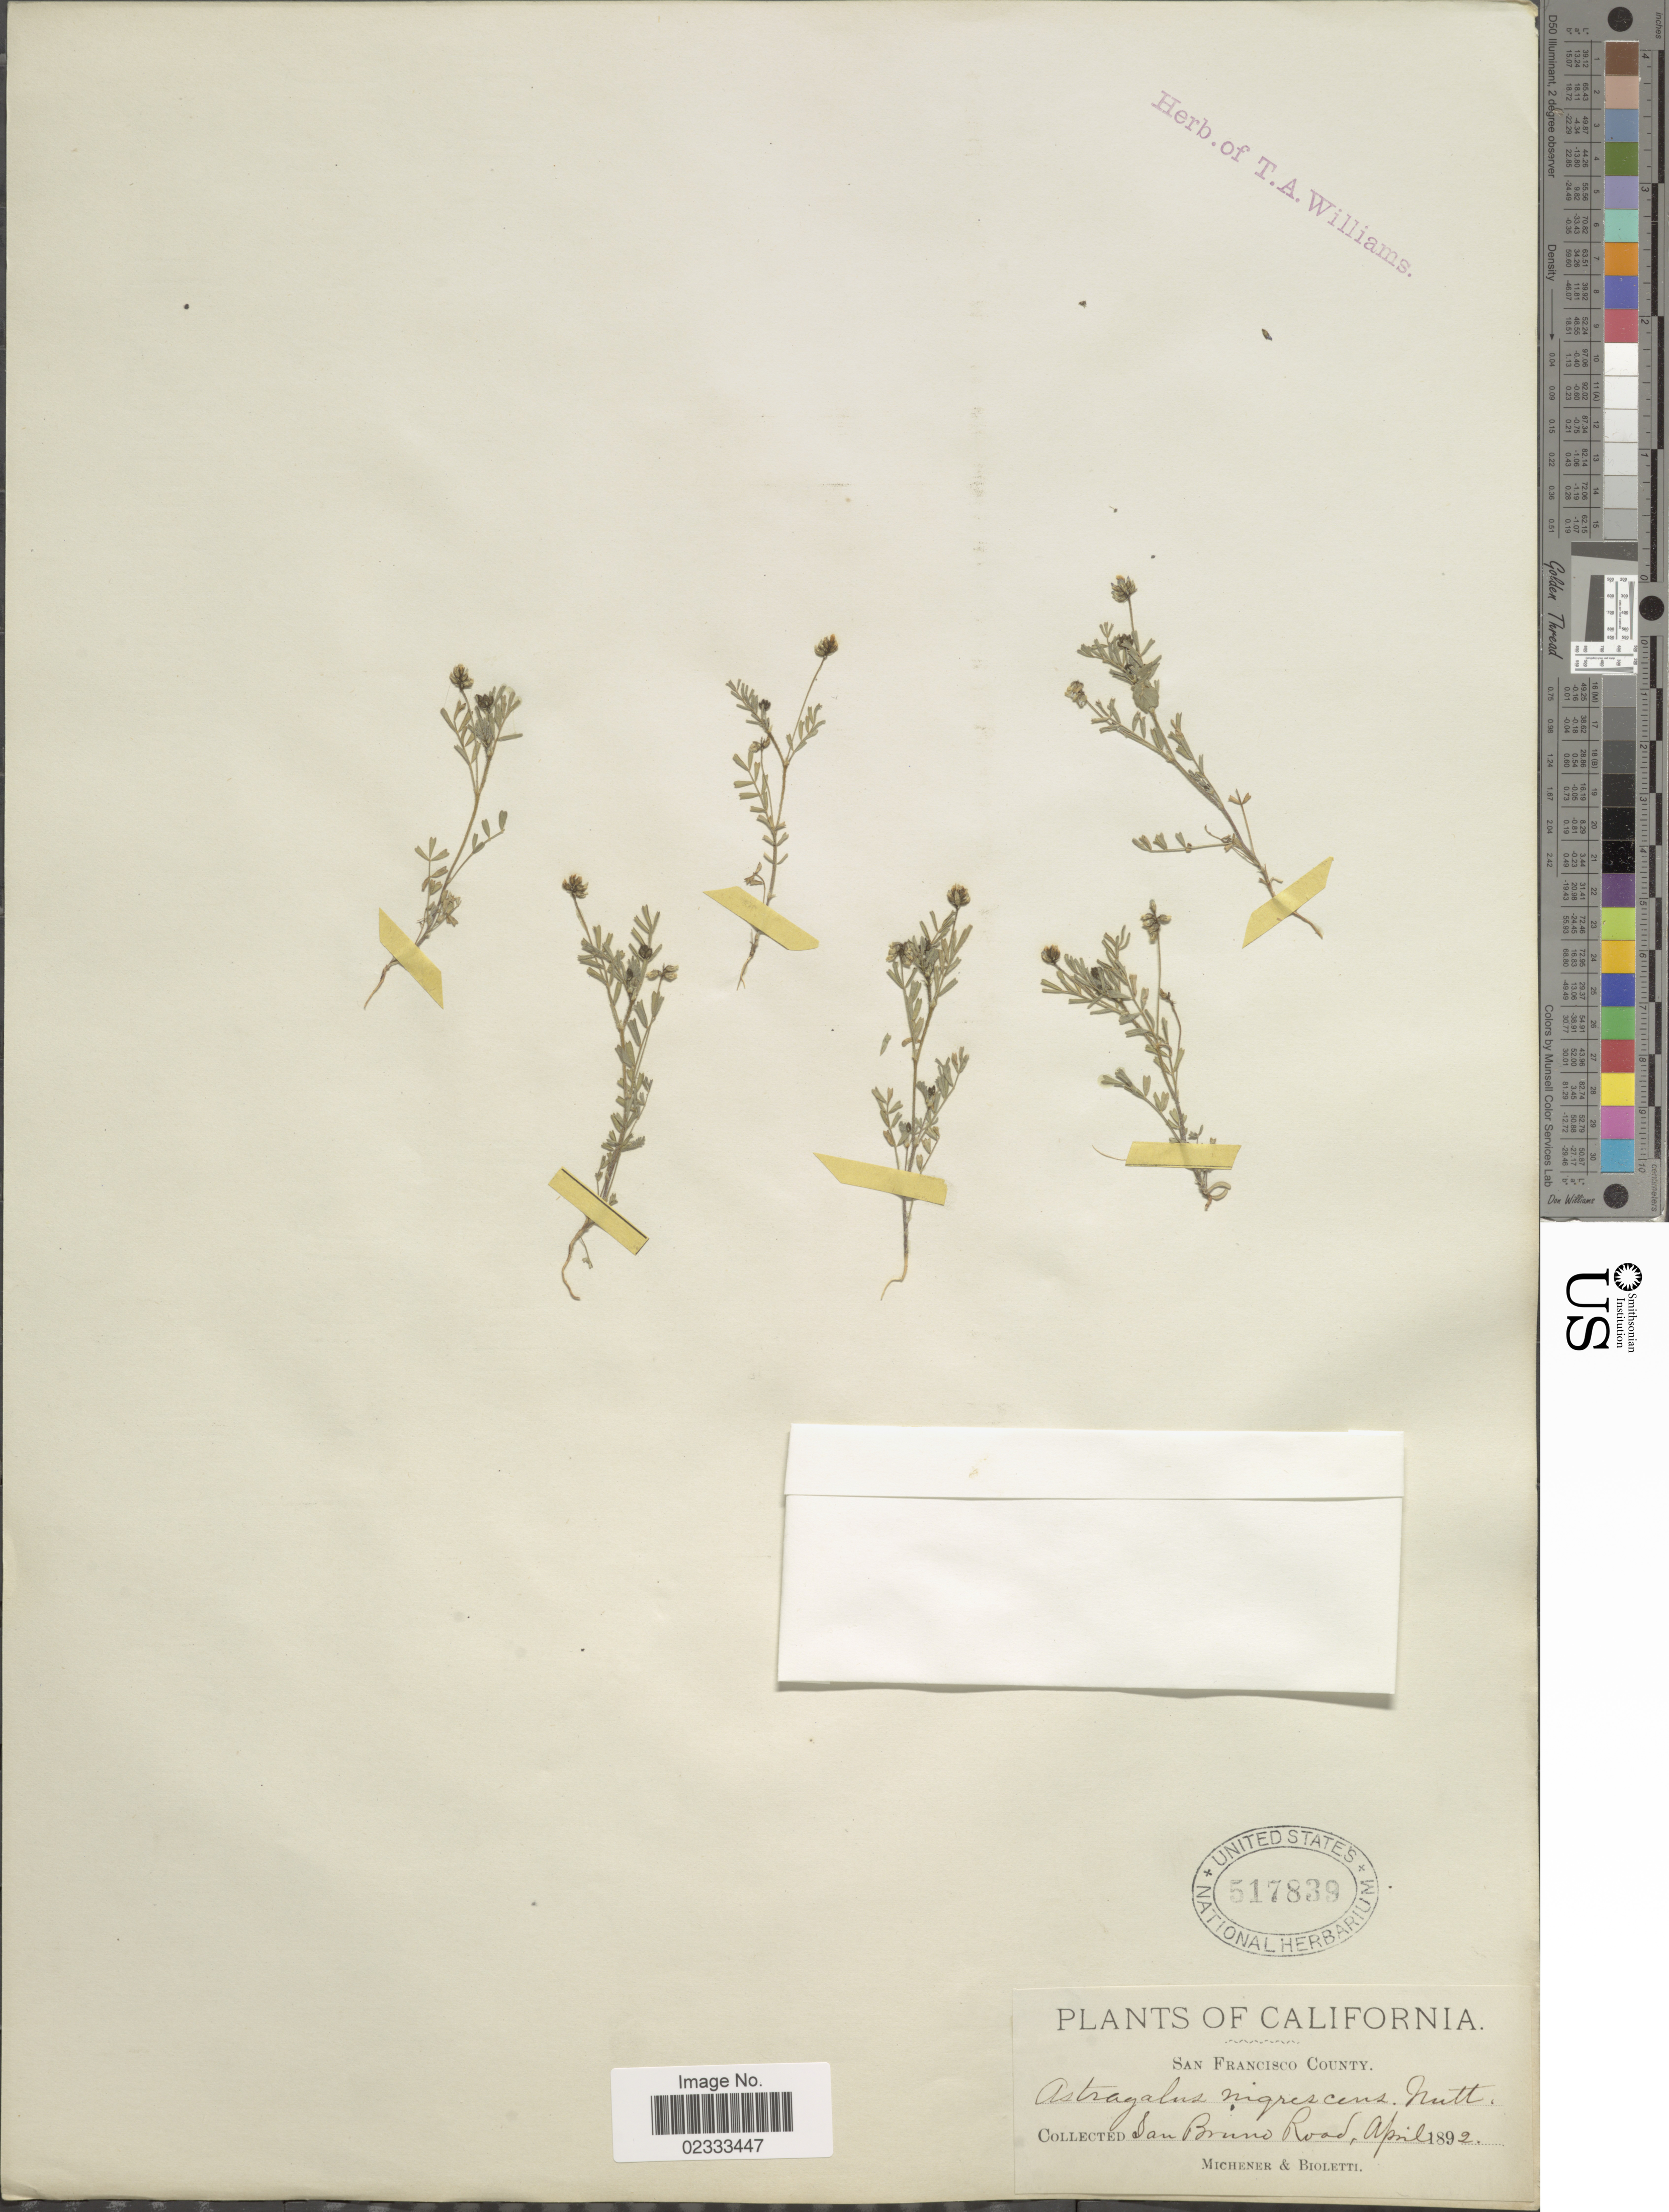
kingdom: Plantae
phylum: Tracheophyta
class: Magnoliopsida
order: Fabales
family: Fabaceae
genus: Astragalus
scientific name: Astragalus nigrescens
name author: Pall.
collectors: -. Michener & -- Bioletti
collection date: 1892-04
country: United States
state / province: California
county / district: San Francisco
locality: San Francisco County, San Bruno Road.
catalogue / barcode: US 517839